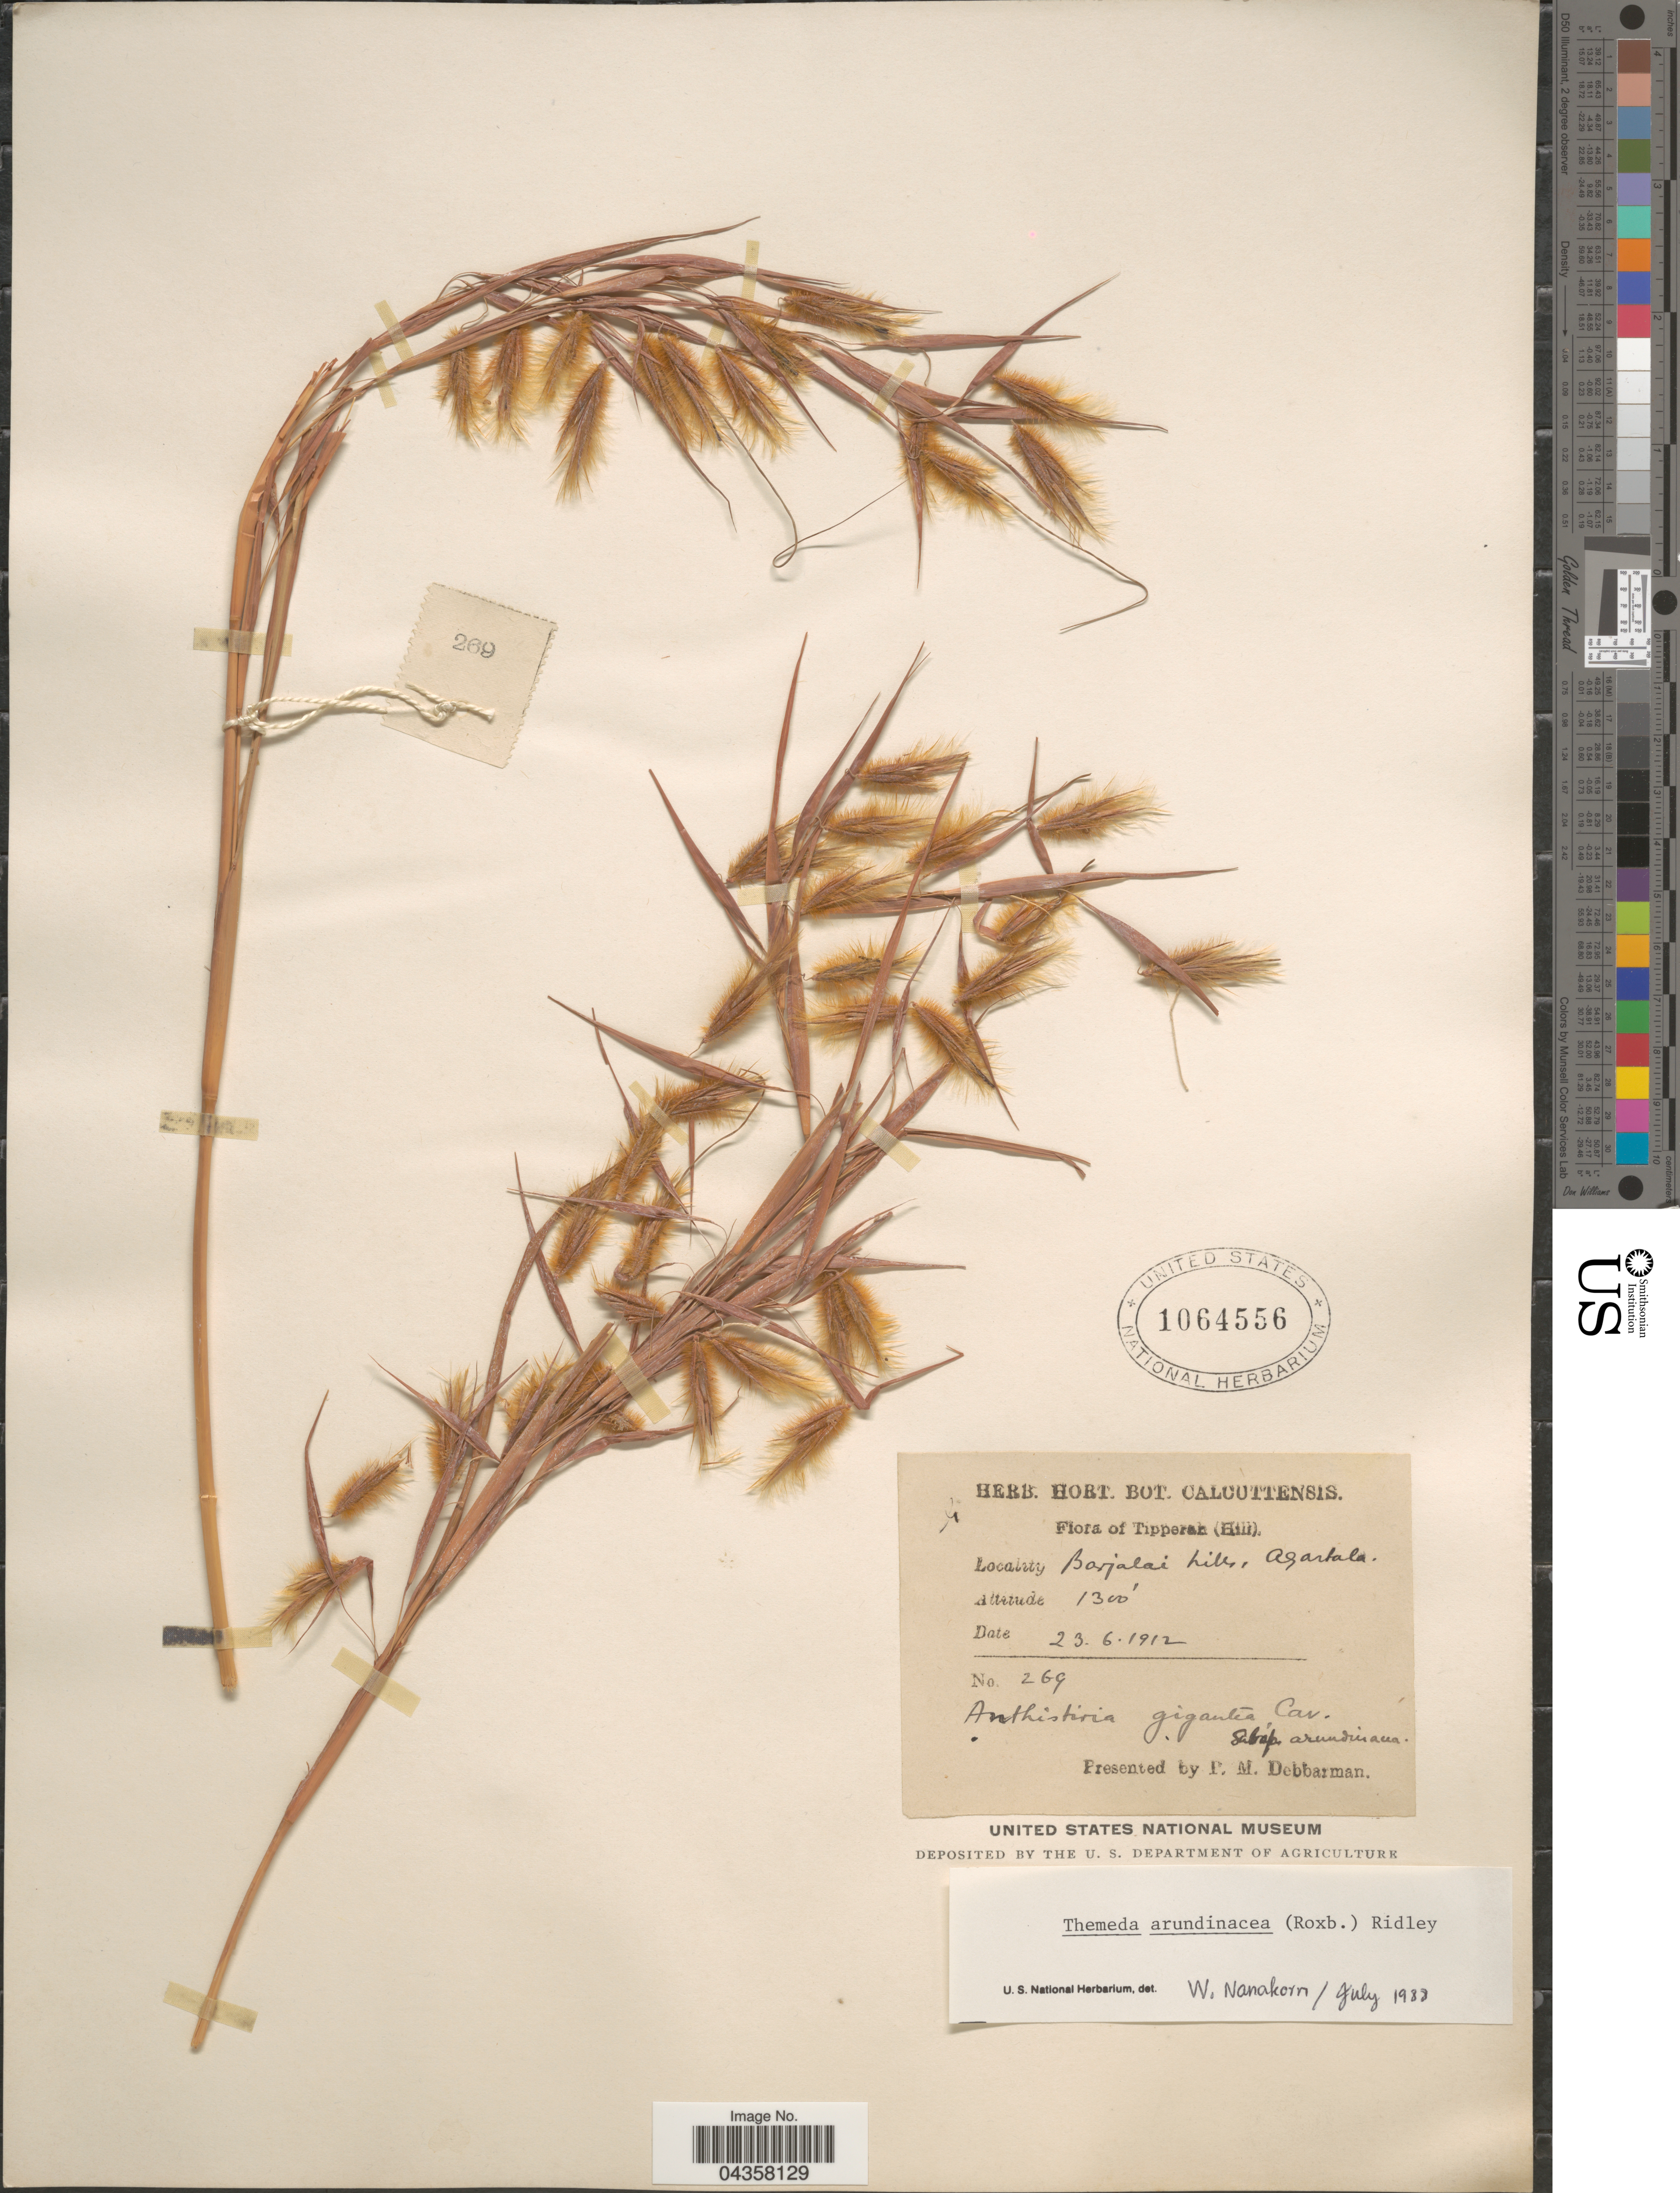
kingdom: Plantae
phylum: Tracheophyta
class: Liliopsida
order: Poales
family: Poaceae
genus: Themeda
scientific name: Themeda arundinacea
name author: (Roxb.) Ridl.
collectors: ex Herb. Hort. Bot. Calcuttensis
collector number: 269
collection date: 1912-06-23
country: India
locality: Tipperah (Hill). Barjalai hills, Agartala.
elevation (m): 396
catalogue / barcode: US 1064556